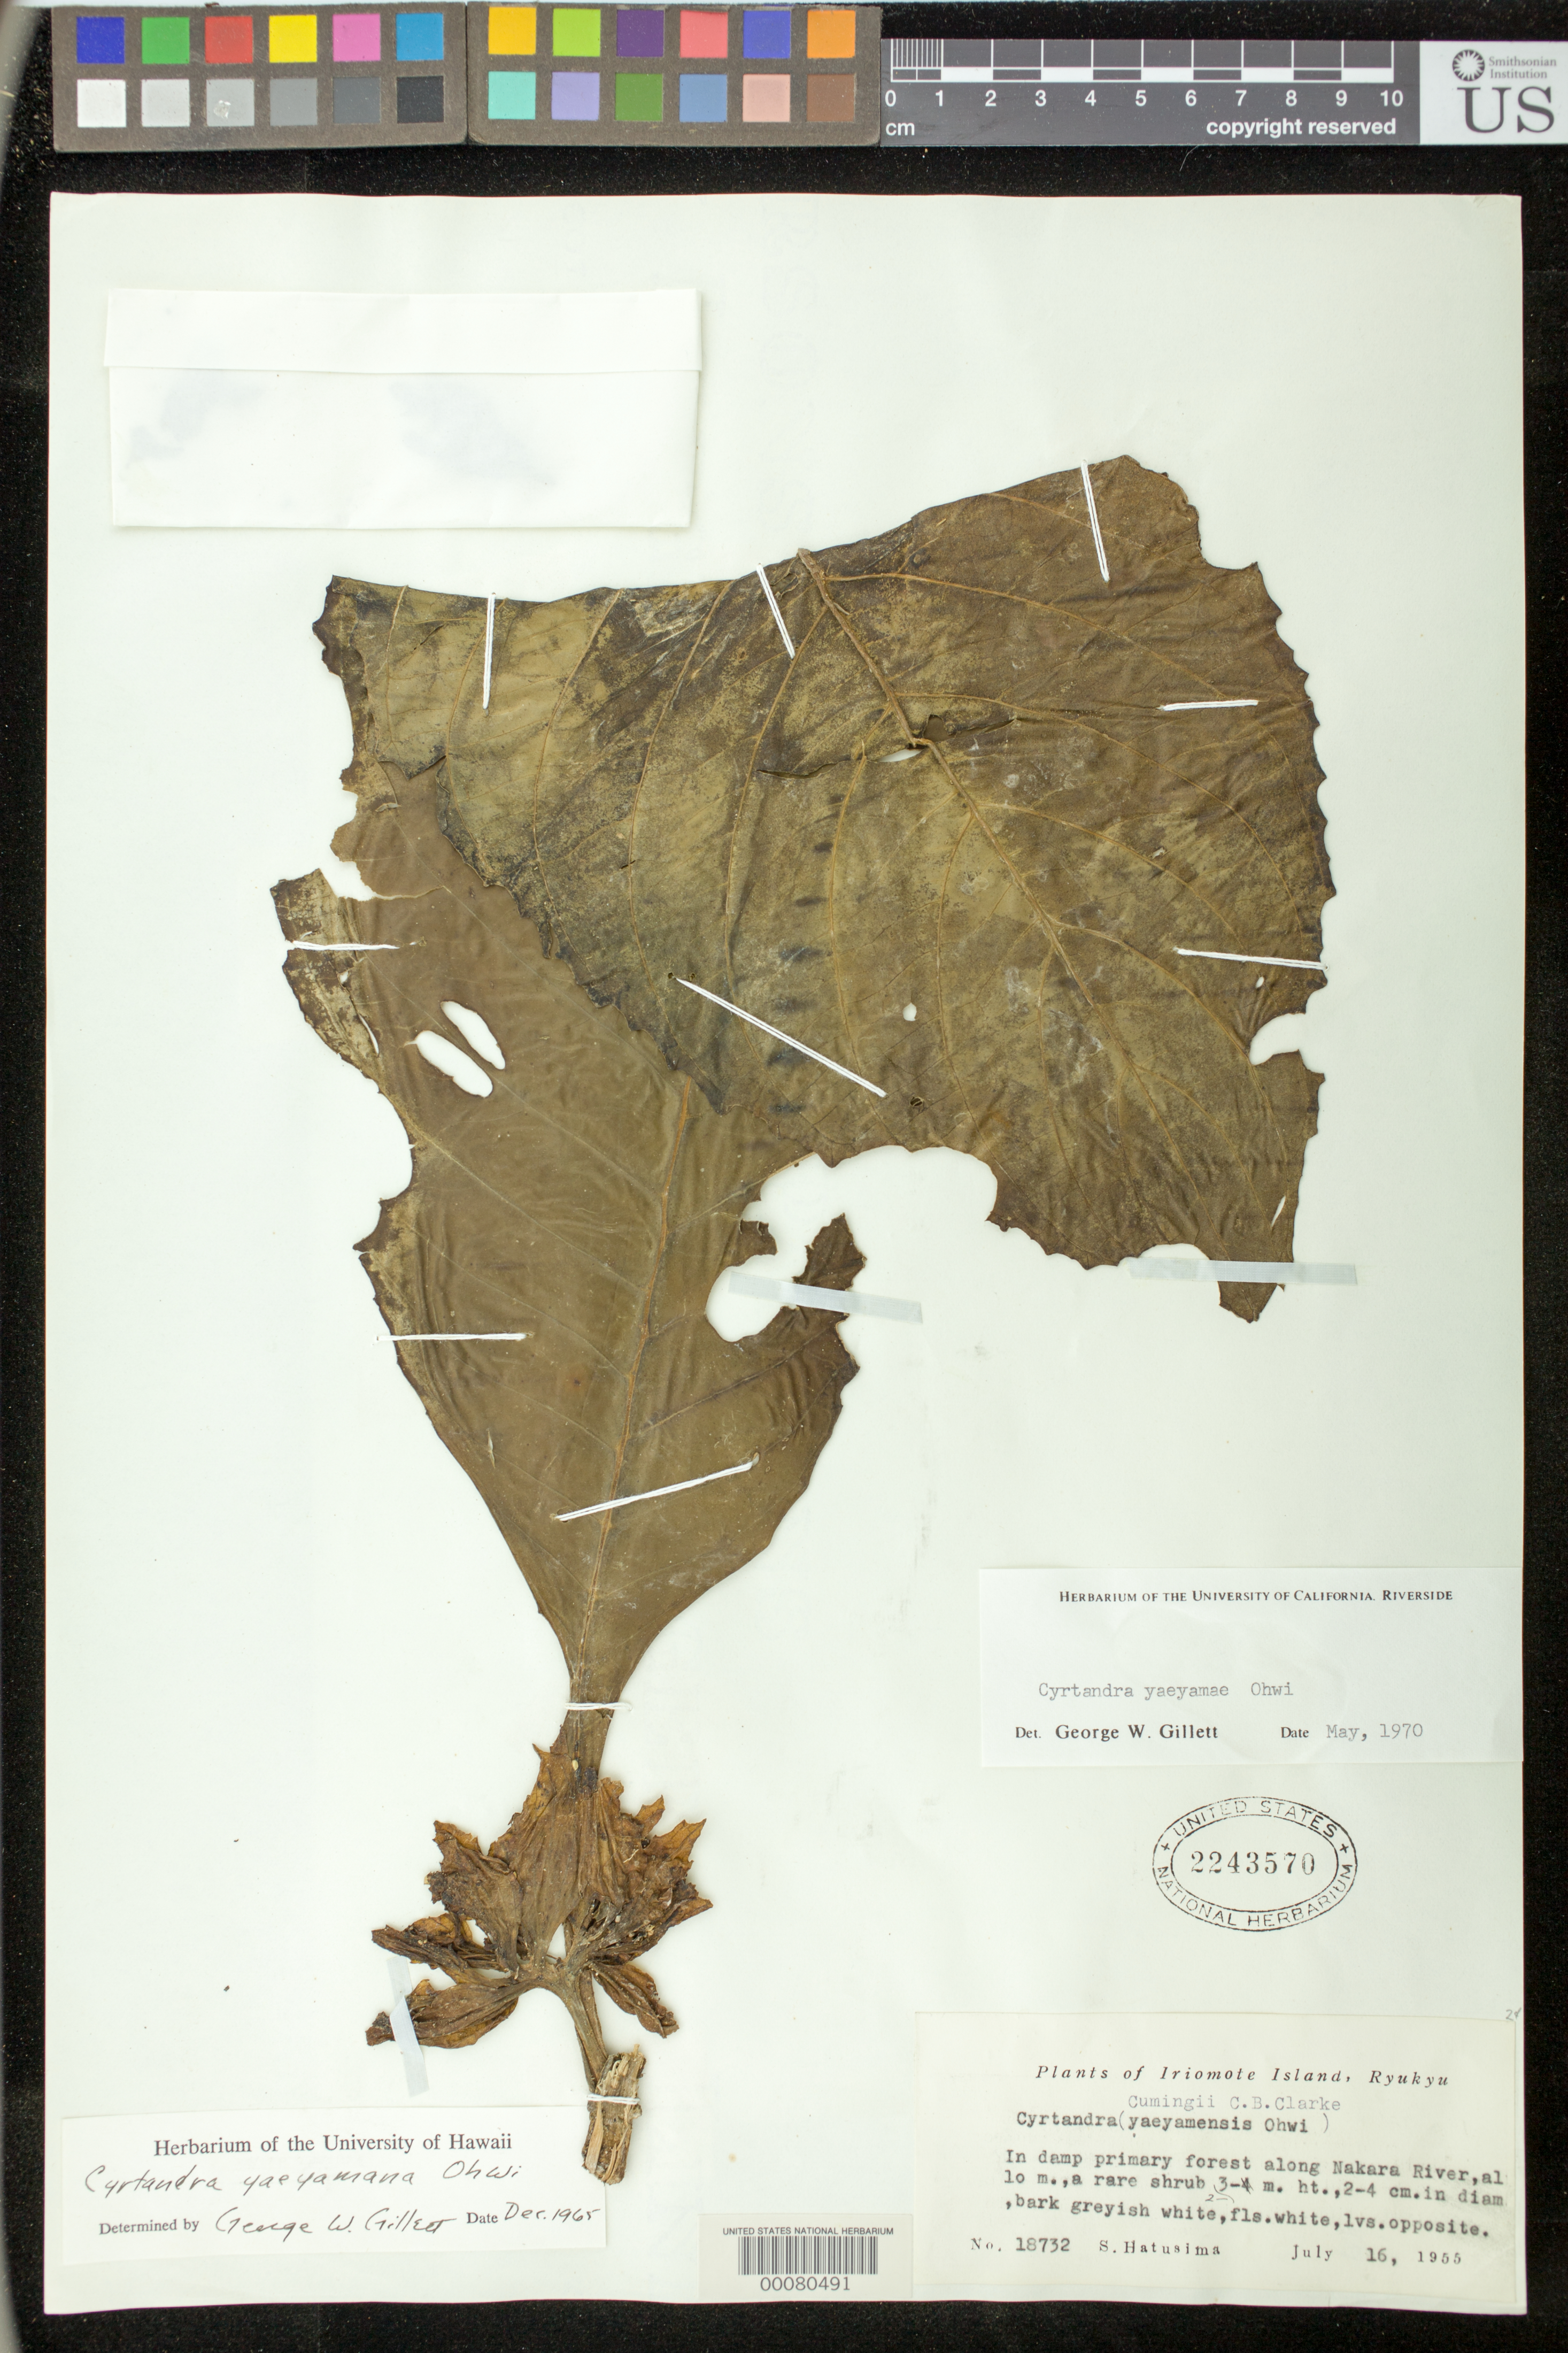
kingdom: Plantae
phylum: Tracheophyta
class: Magnoliopsida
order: Lamiales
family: Gesneriaceae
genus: Cyrtandra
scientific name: Cyrtandra yaeyamae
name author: Ohwi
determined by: Gillett, G. W.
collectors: S. Hatusima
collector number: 18732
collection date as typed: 16 Jul 1955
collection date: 1955-07-16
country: Japan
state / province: Okinawa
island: Iriomote I.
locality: Iriomote island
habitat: In damp primary forest along nakara river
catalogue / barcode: US 2243570